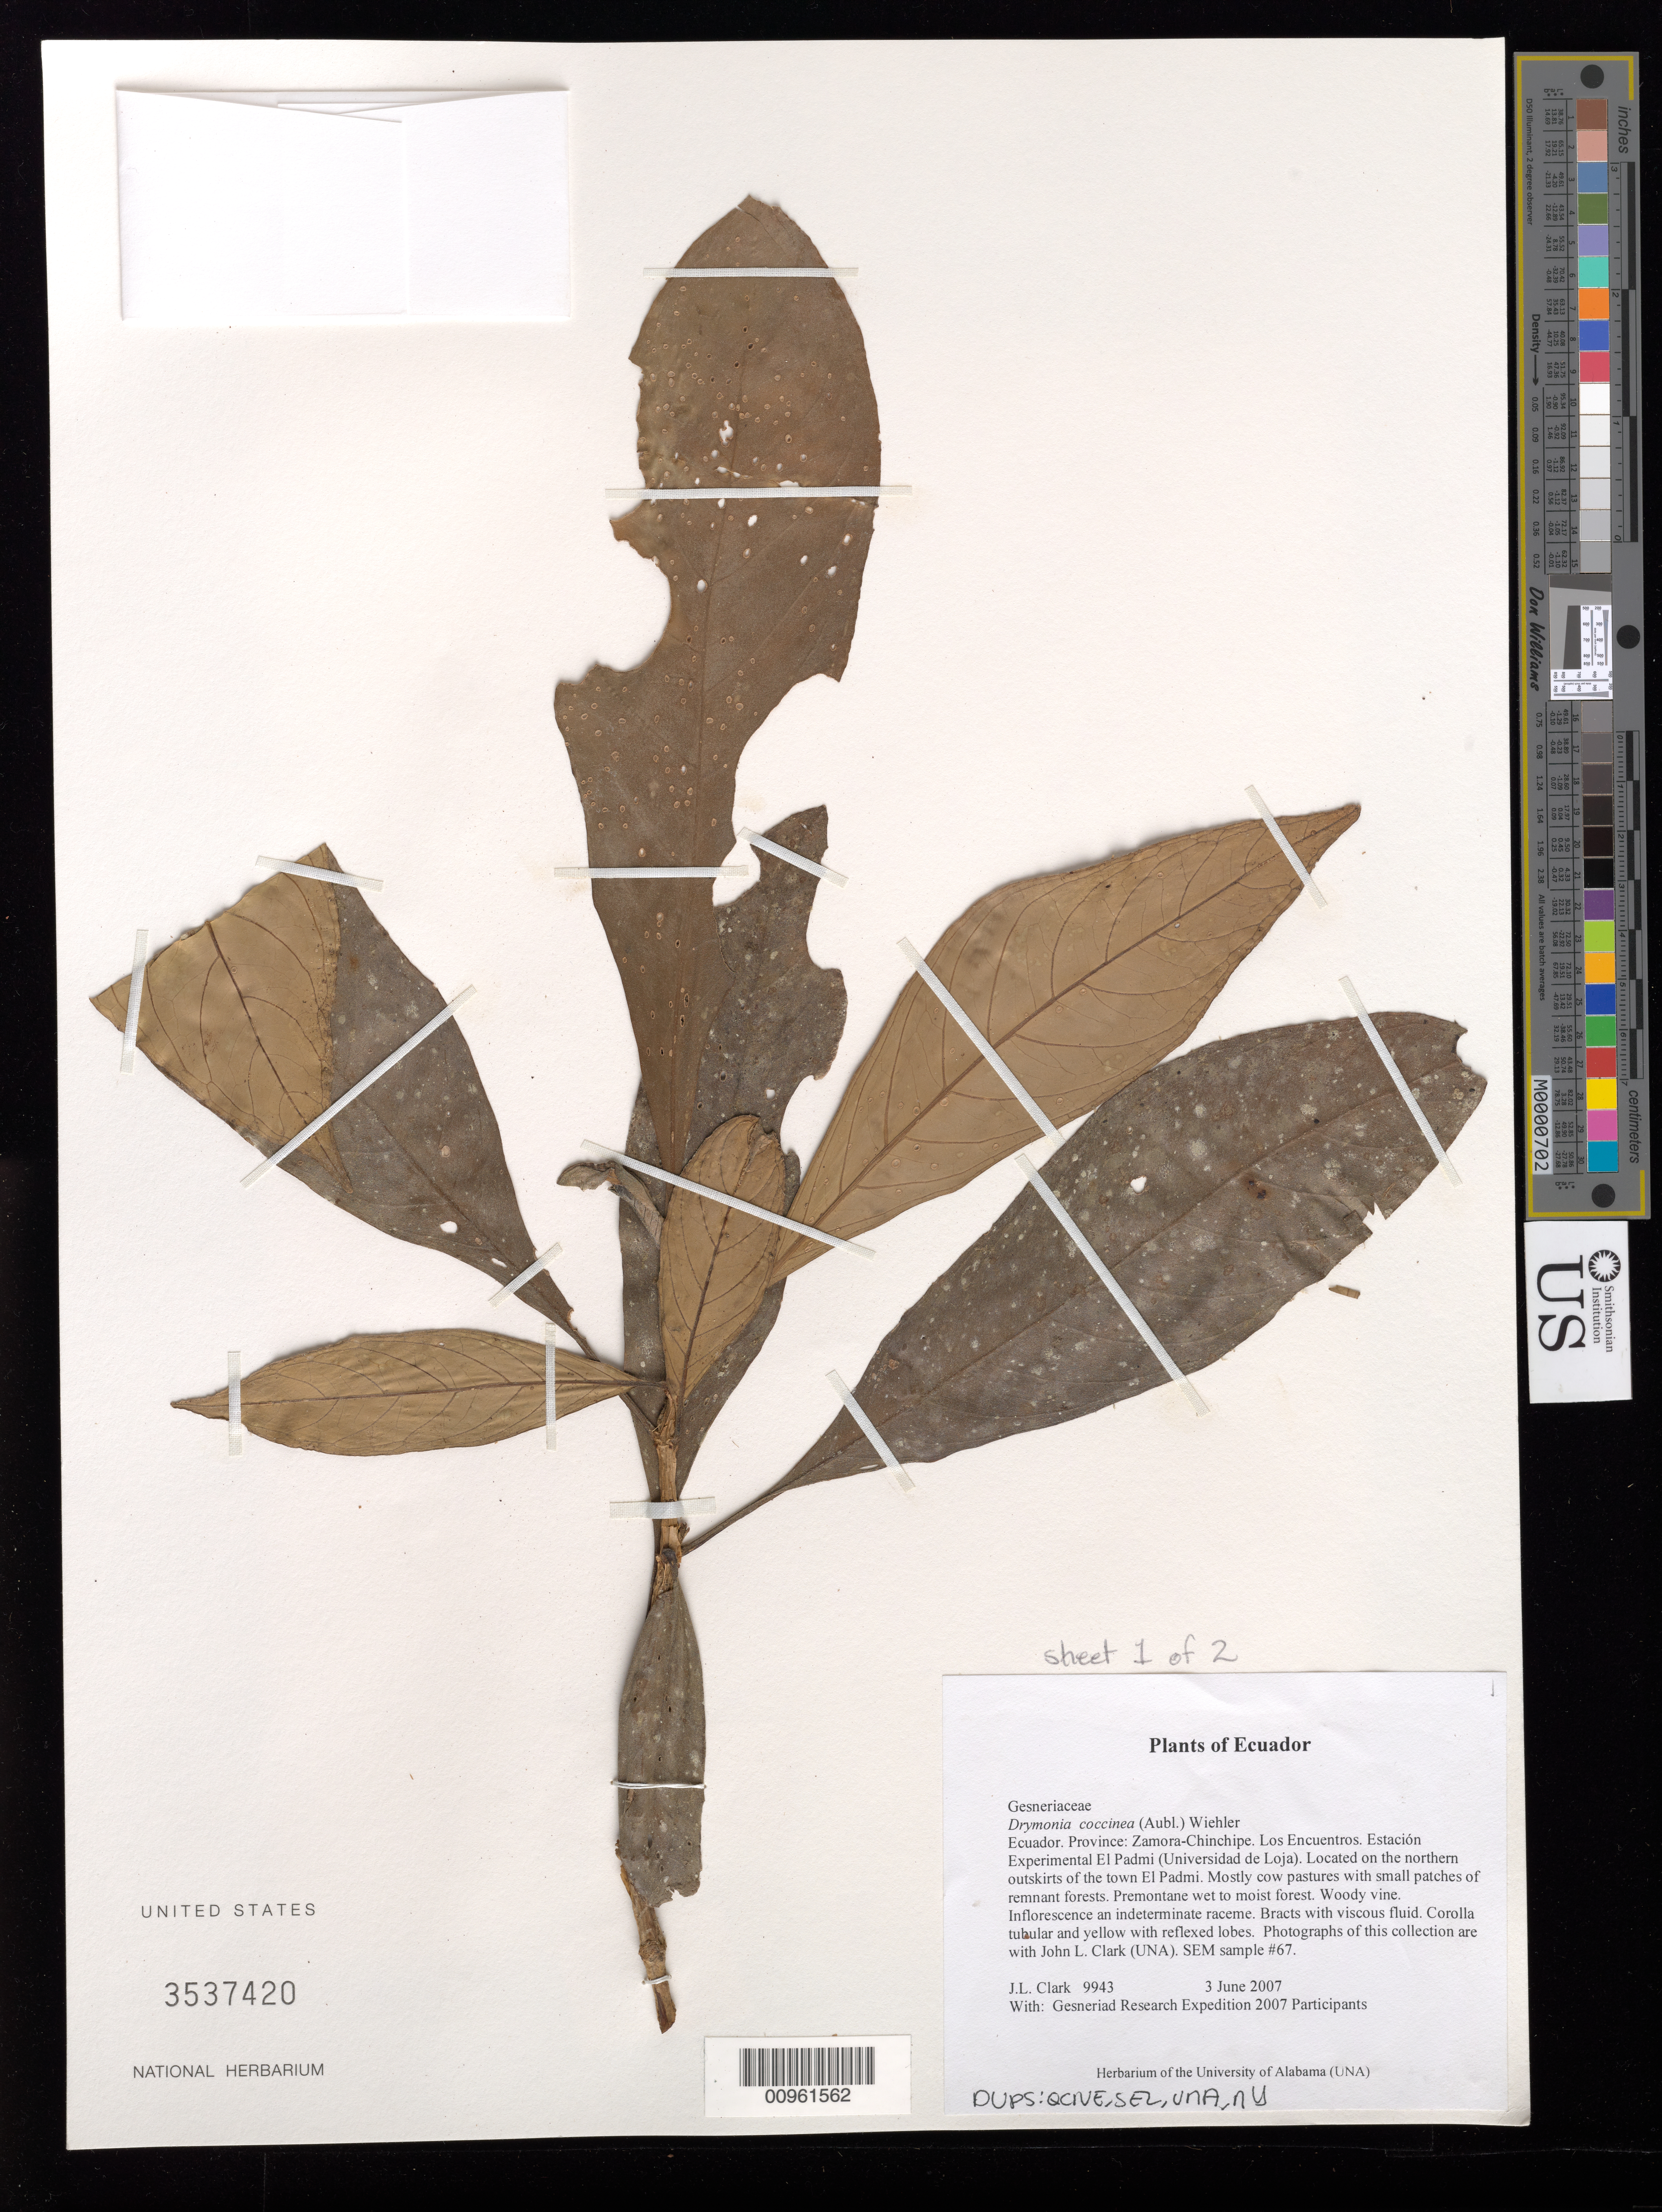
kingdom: Plantae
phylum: Tracheophyta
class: Magnoliopsida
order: Lamiales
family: Gesneriaceae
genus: Drymonia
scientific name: Drymonia clavijoae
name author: J.L. Clark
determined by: Skog, Laurence E.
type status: Holotype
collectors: J. L. Clark & Gesneriad Research Expedition 2007 Participants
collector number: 9943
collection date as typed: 03 Jun 2007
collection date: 2007-06-03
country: Ecuador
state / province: Zamora-Chinchipe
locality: Los Encuentros. Estación Experimental El Padmi (Universidad de Loja). Located on the northern outskirts of the town El Padmi. Mostly cow pastures with small patches of remnant forests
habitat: Premontane wet to moist forest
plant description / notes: Sheet 1 of 2; Sheet 2: USNM 3537421; BC 00961563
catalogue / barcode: US 3537420